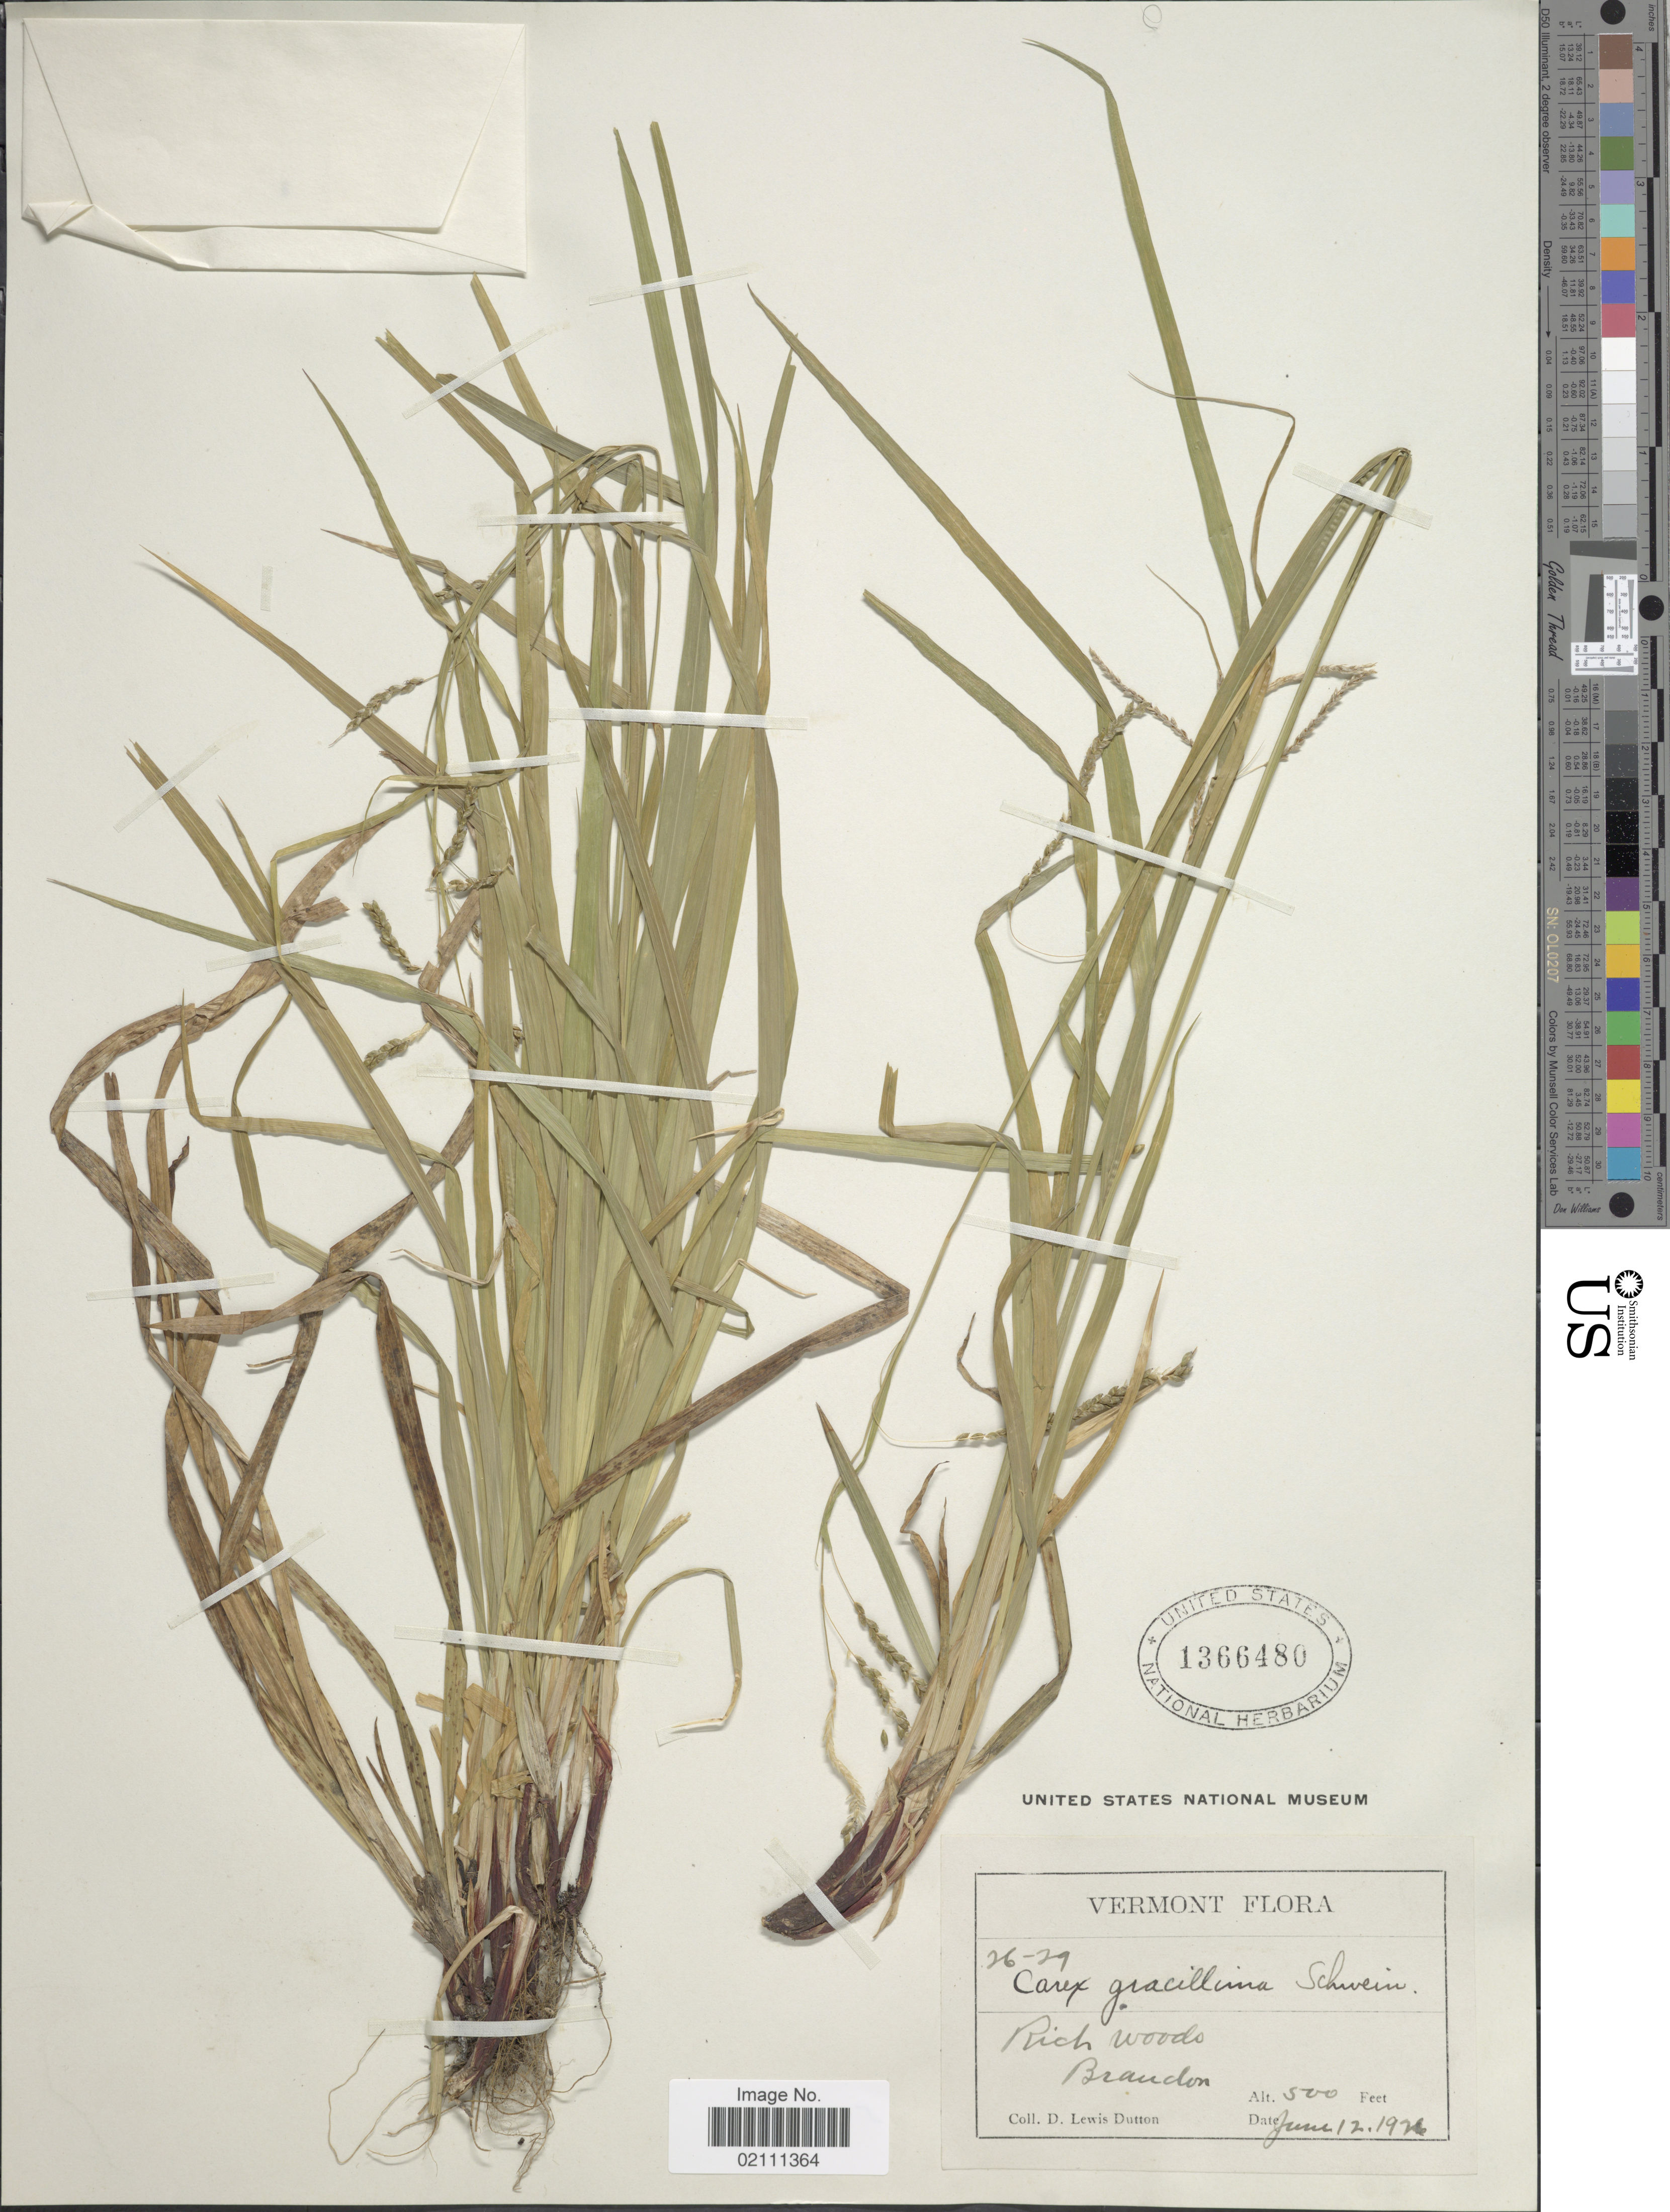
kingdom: Plantae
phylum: Tracheophyta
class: Liliopsida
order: Poales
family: Cyperaceae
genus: Carex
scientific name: Carex gracillima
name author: Schwein.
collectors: D. Dutton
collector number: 26-29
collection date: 1926-06-12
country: United States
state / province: Vermont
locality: Rich woods, Brandon.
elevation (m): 152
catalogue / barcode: US 1366480